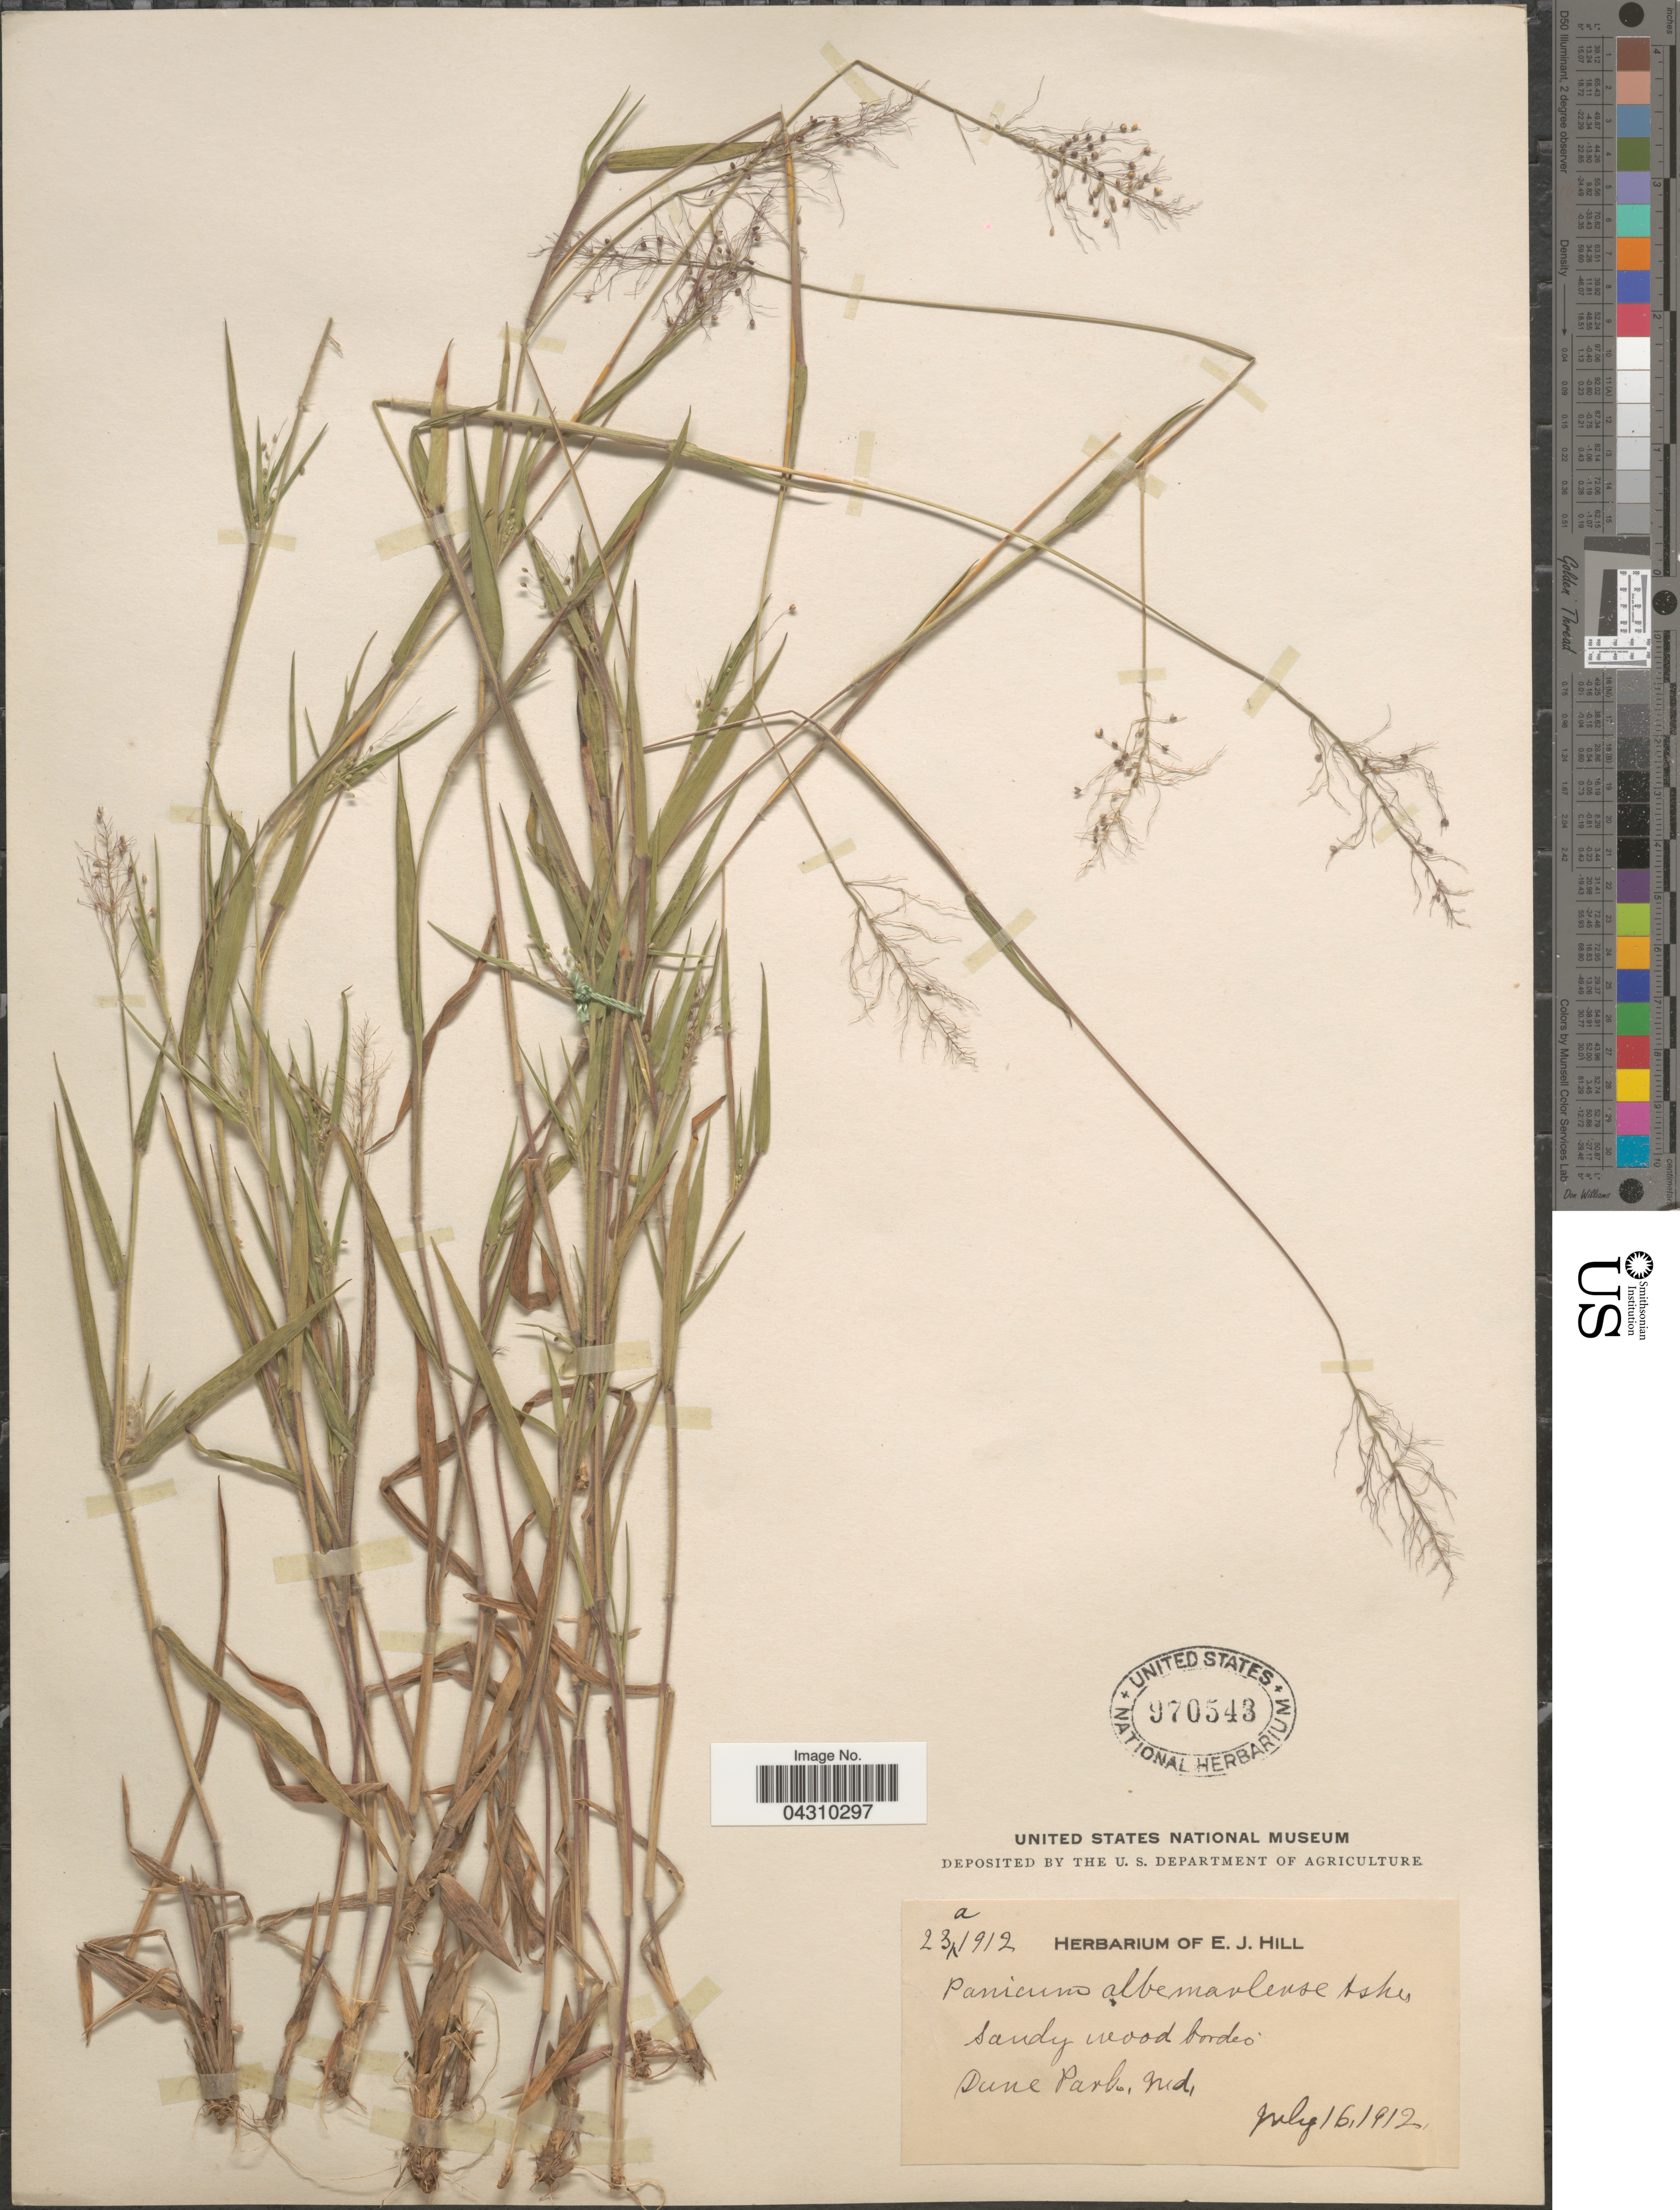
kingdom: Plantae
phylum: Tracheophyta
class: Liliopsida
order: Poales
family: Poaceae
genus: Dichanthelium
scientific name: Dichanthelium acuminatum var. acuminatum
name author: (Sw.) Gould & C.A. Clark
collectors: Ex herb. E. J. Hill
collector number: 23a1912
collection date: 1912-07-16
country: United States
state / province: Indiana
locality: Sandy wood border. Dune Park.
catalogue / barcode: US 970543